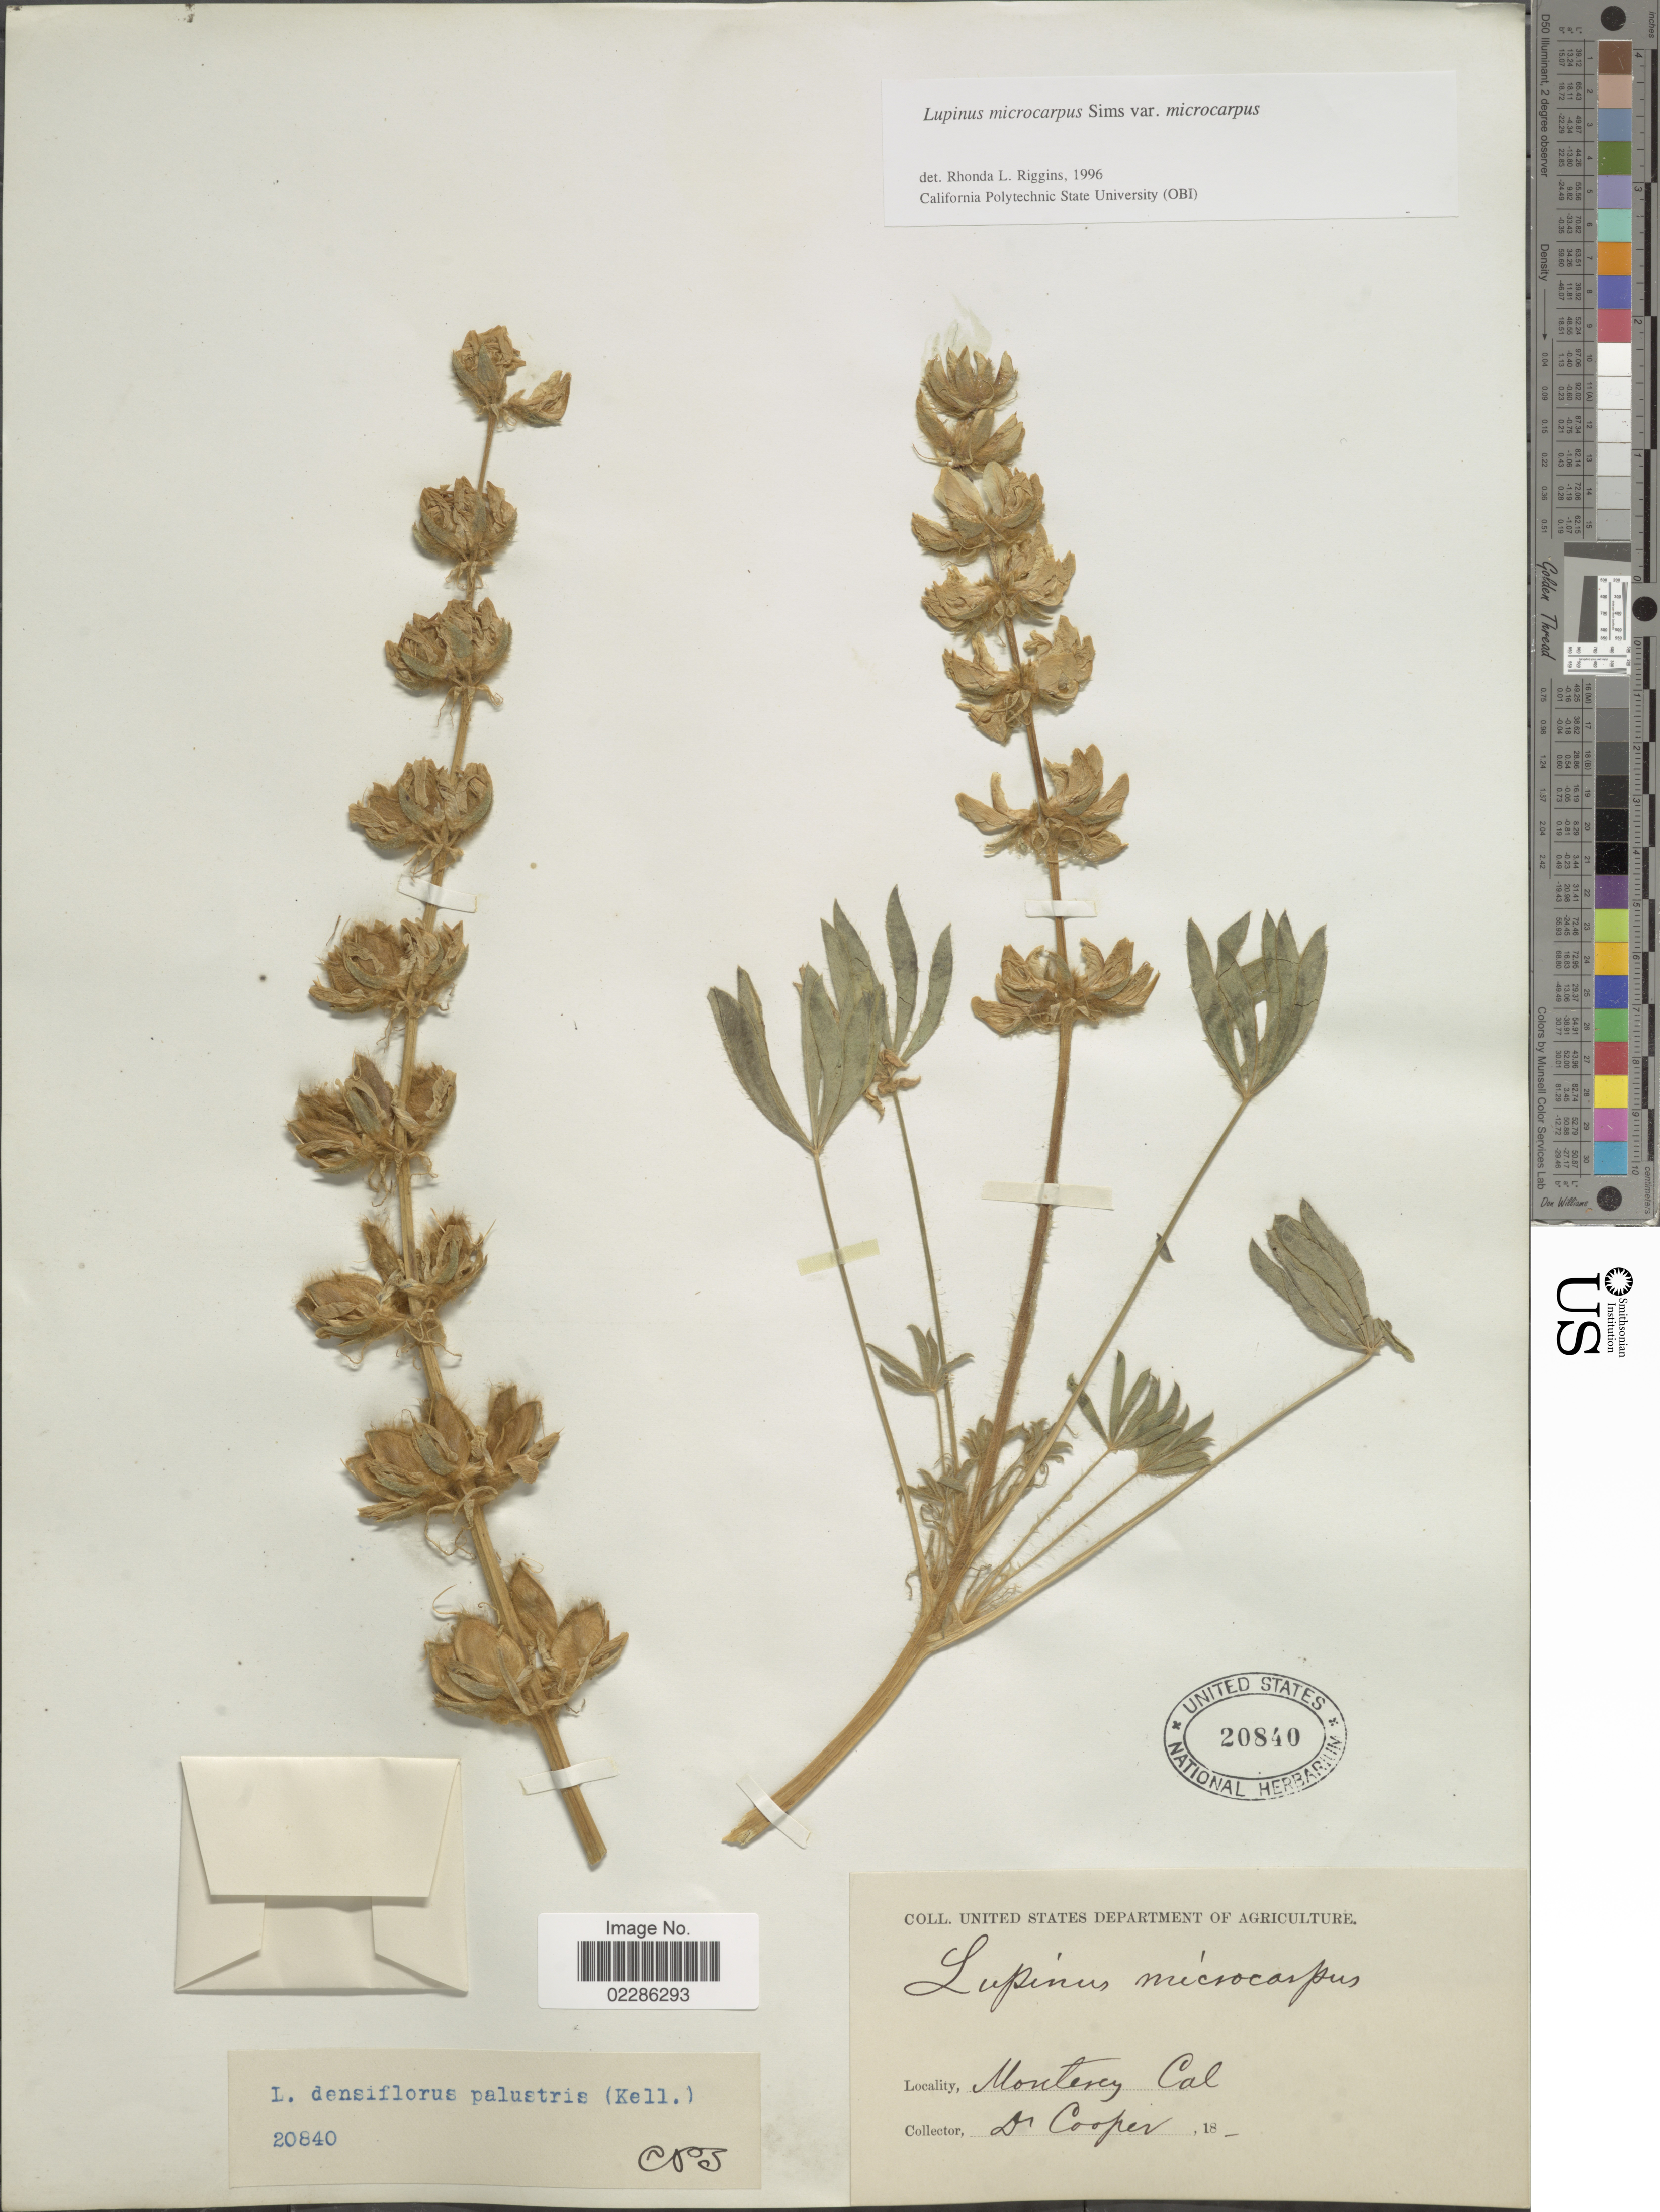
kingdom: Plantae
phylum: Tracheophyta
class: Magnoliopsida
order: Fabales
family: Fabaceae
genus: Lupinus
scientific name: Lupinus microcarpus var. microcarpus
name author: Sims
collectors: Dr. Cooper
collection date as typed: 18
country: United States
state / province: California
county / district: Monterey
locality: Monterey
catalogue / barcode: US 20840